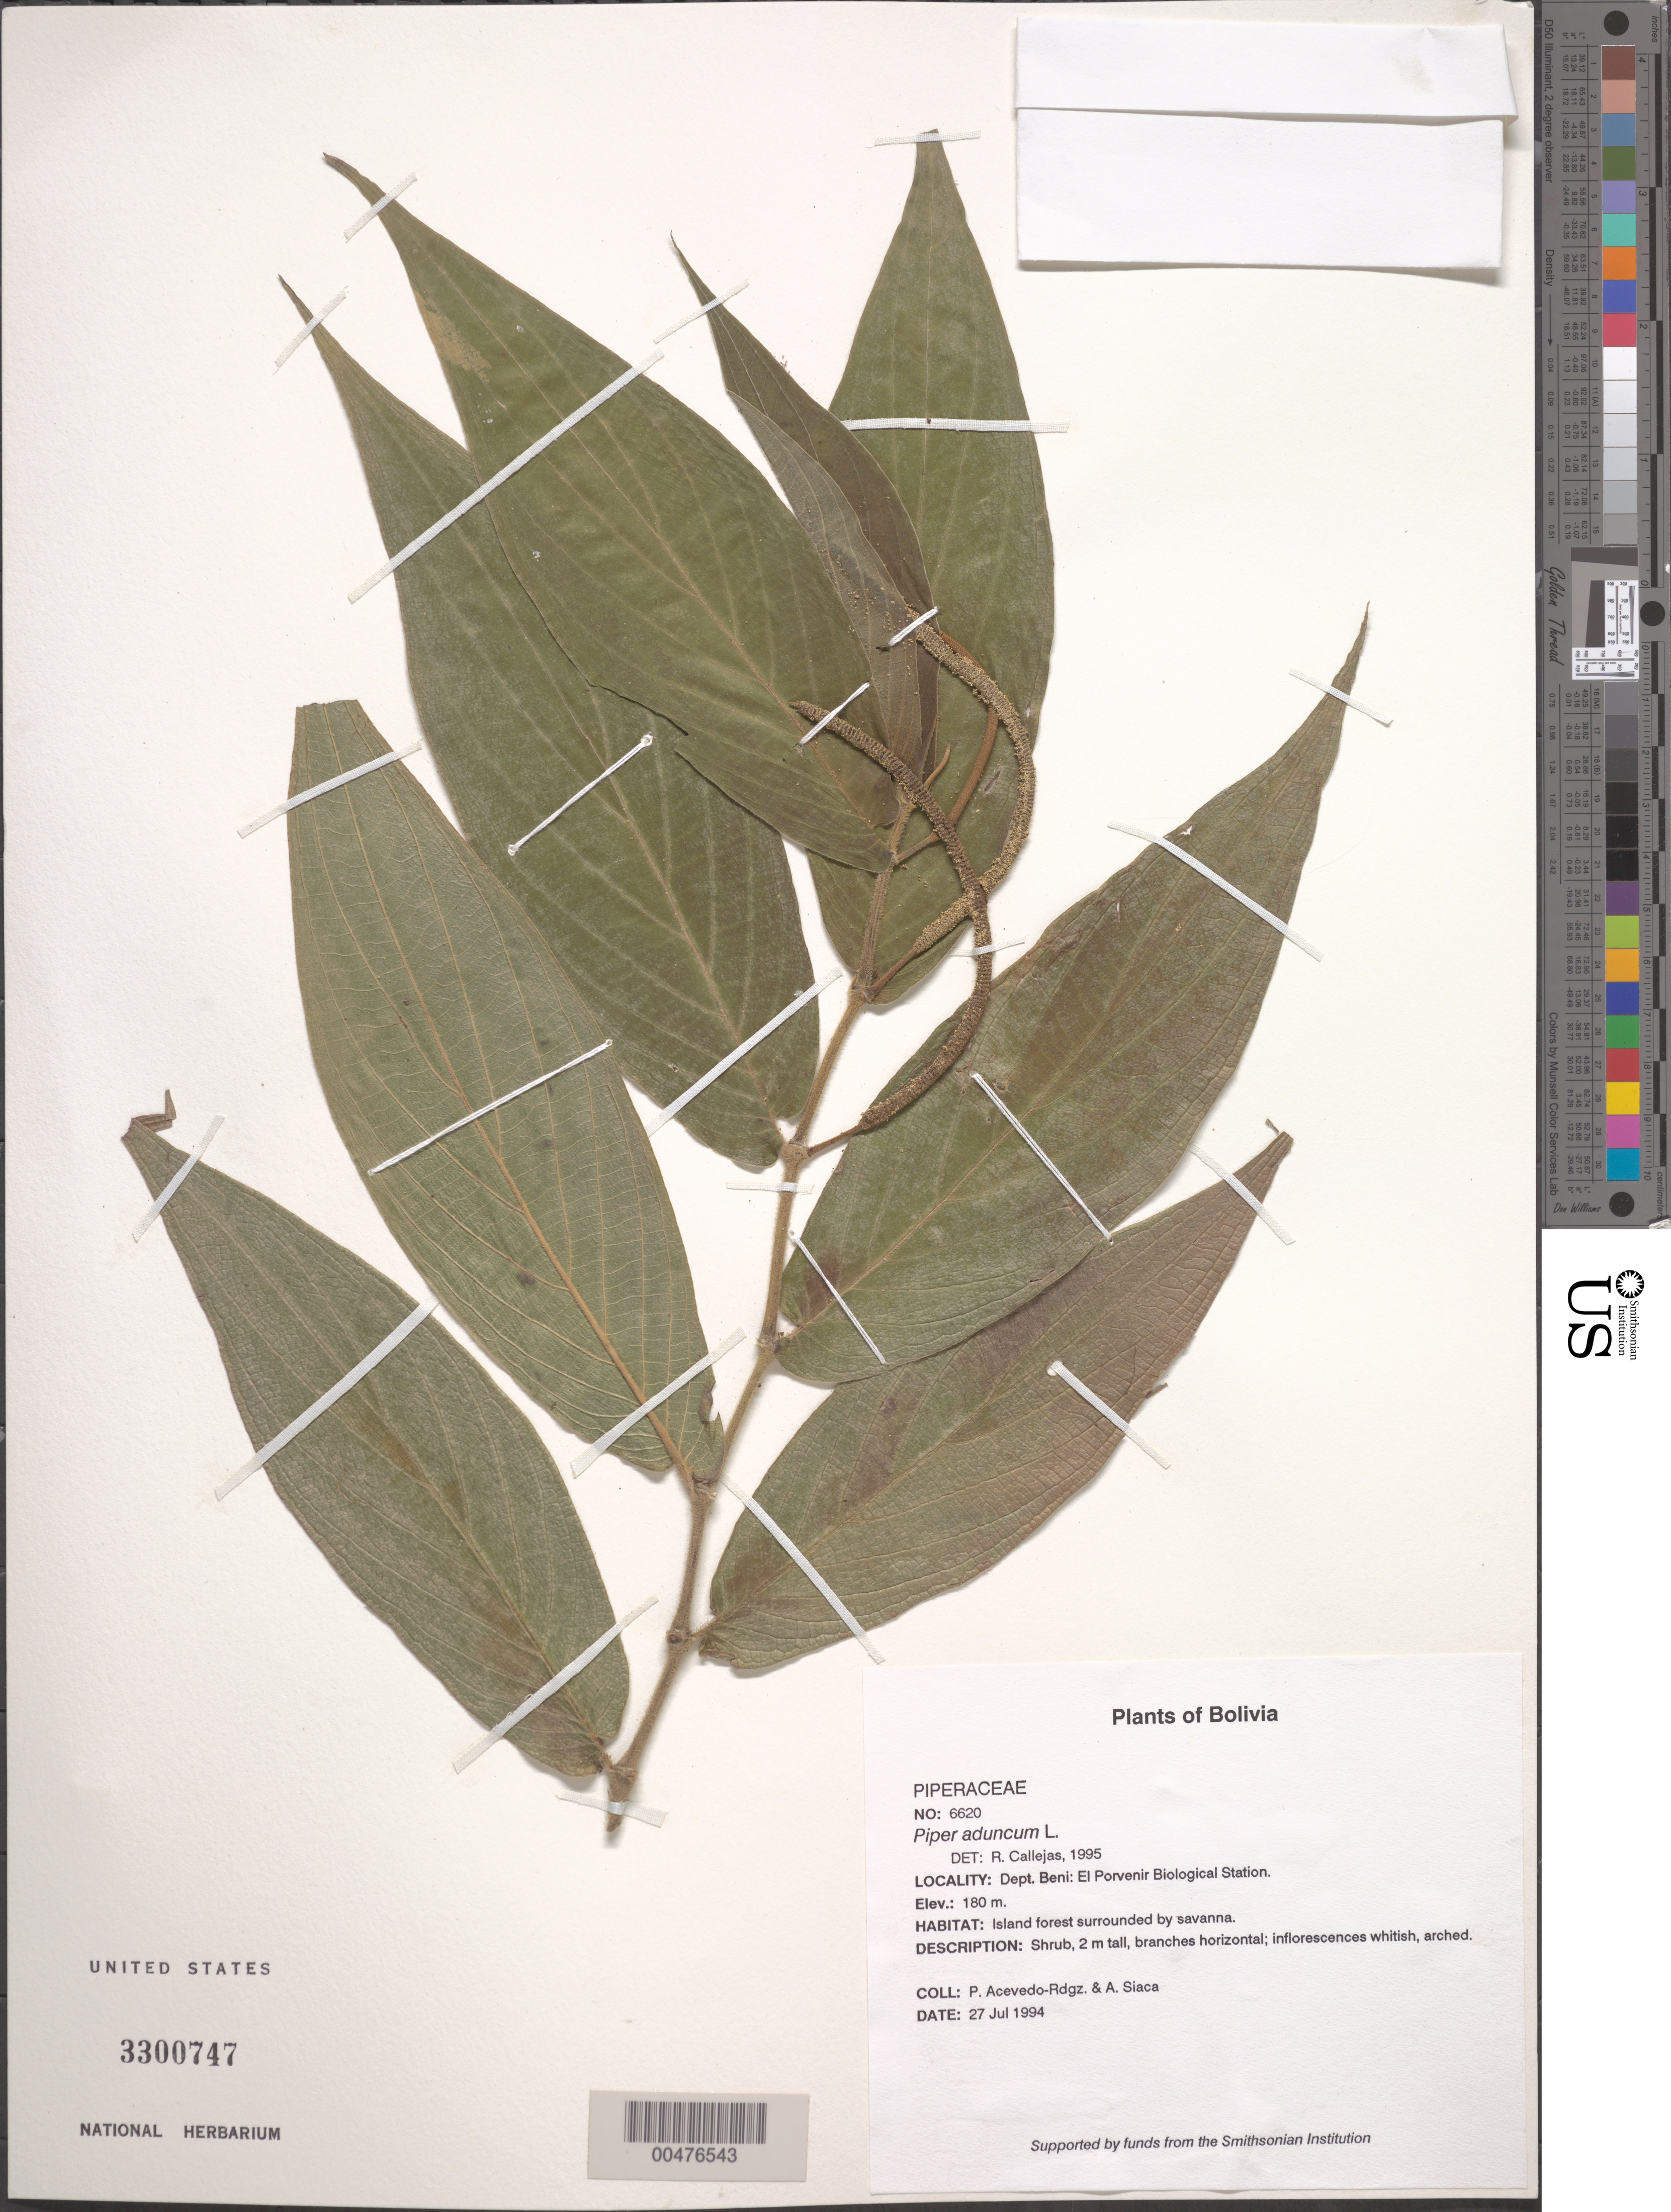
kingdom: Plantae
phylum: Tracheophyta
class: Magnoliopsida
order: Piperales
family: Piperaceae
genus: Piper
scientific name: Piper aduncum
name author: L.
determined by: Callejas, Ricardo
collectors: P. Acevedo-Rodr. & A. Siaca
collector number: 6620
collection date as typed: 27 Jul 1994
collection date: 1994-07-27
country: Bolivia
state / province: Beni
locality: Depart. Beni, El Porvenir Biological Station.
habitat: Island forest surrounded by savanna.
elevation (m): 180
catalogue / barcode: US 3300747